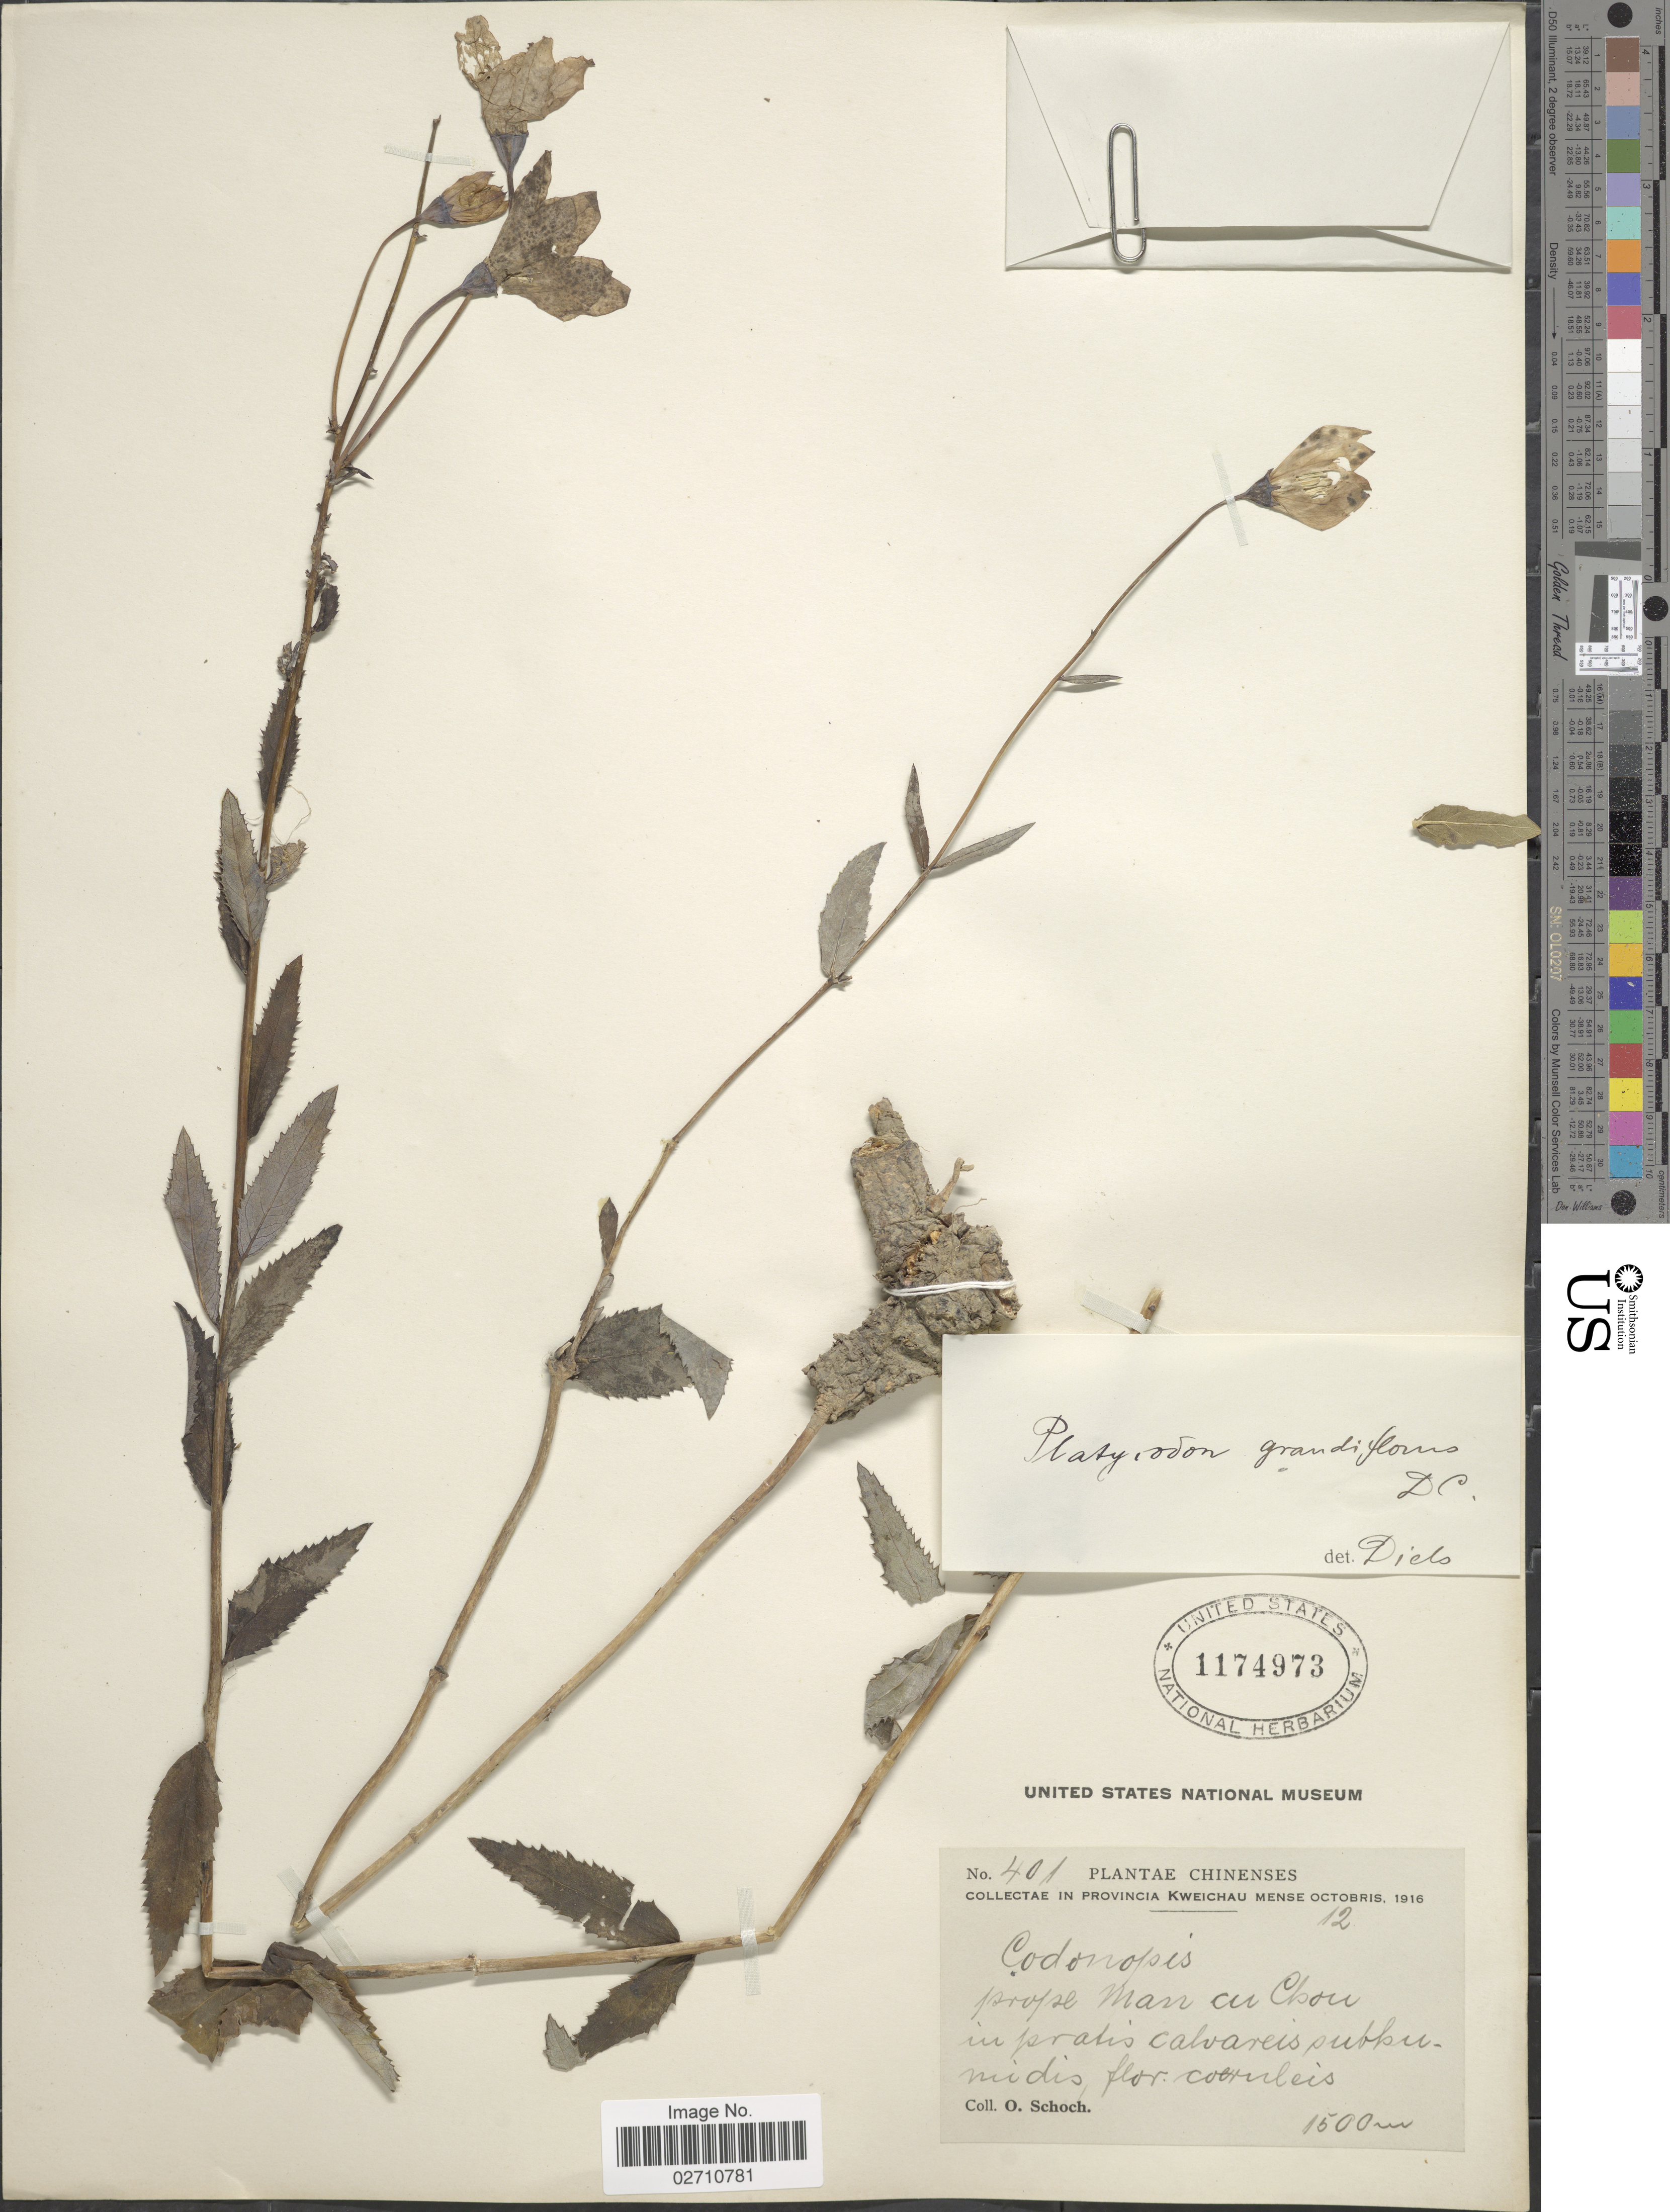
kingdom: Plantae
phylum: Tracheophyta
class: Magnoliopsida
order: Asterales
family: Campanulaceae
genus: Platycodon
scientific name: Platycodon grandiflorus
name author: (Jacq.) A. DC.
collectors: O. Schoch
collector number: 401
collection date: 1916-10-12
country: China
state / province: Guizhou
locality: Provincia Kweichau. prope Man cu Chou [interpreted]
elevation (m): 1500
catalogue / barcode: US 1174973